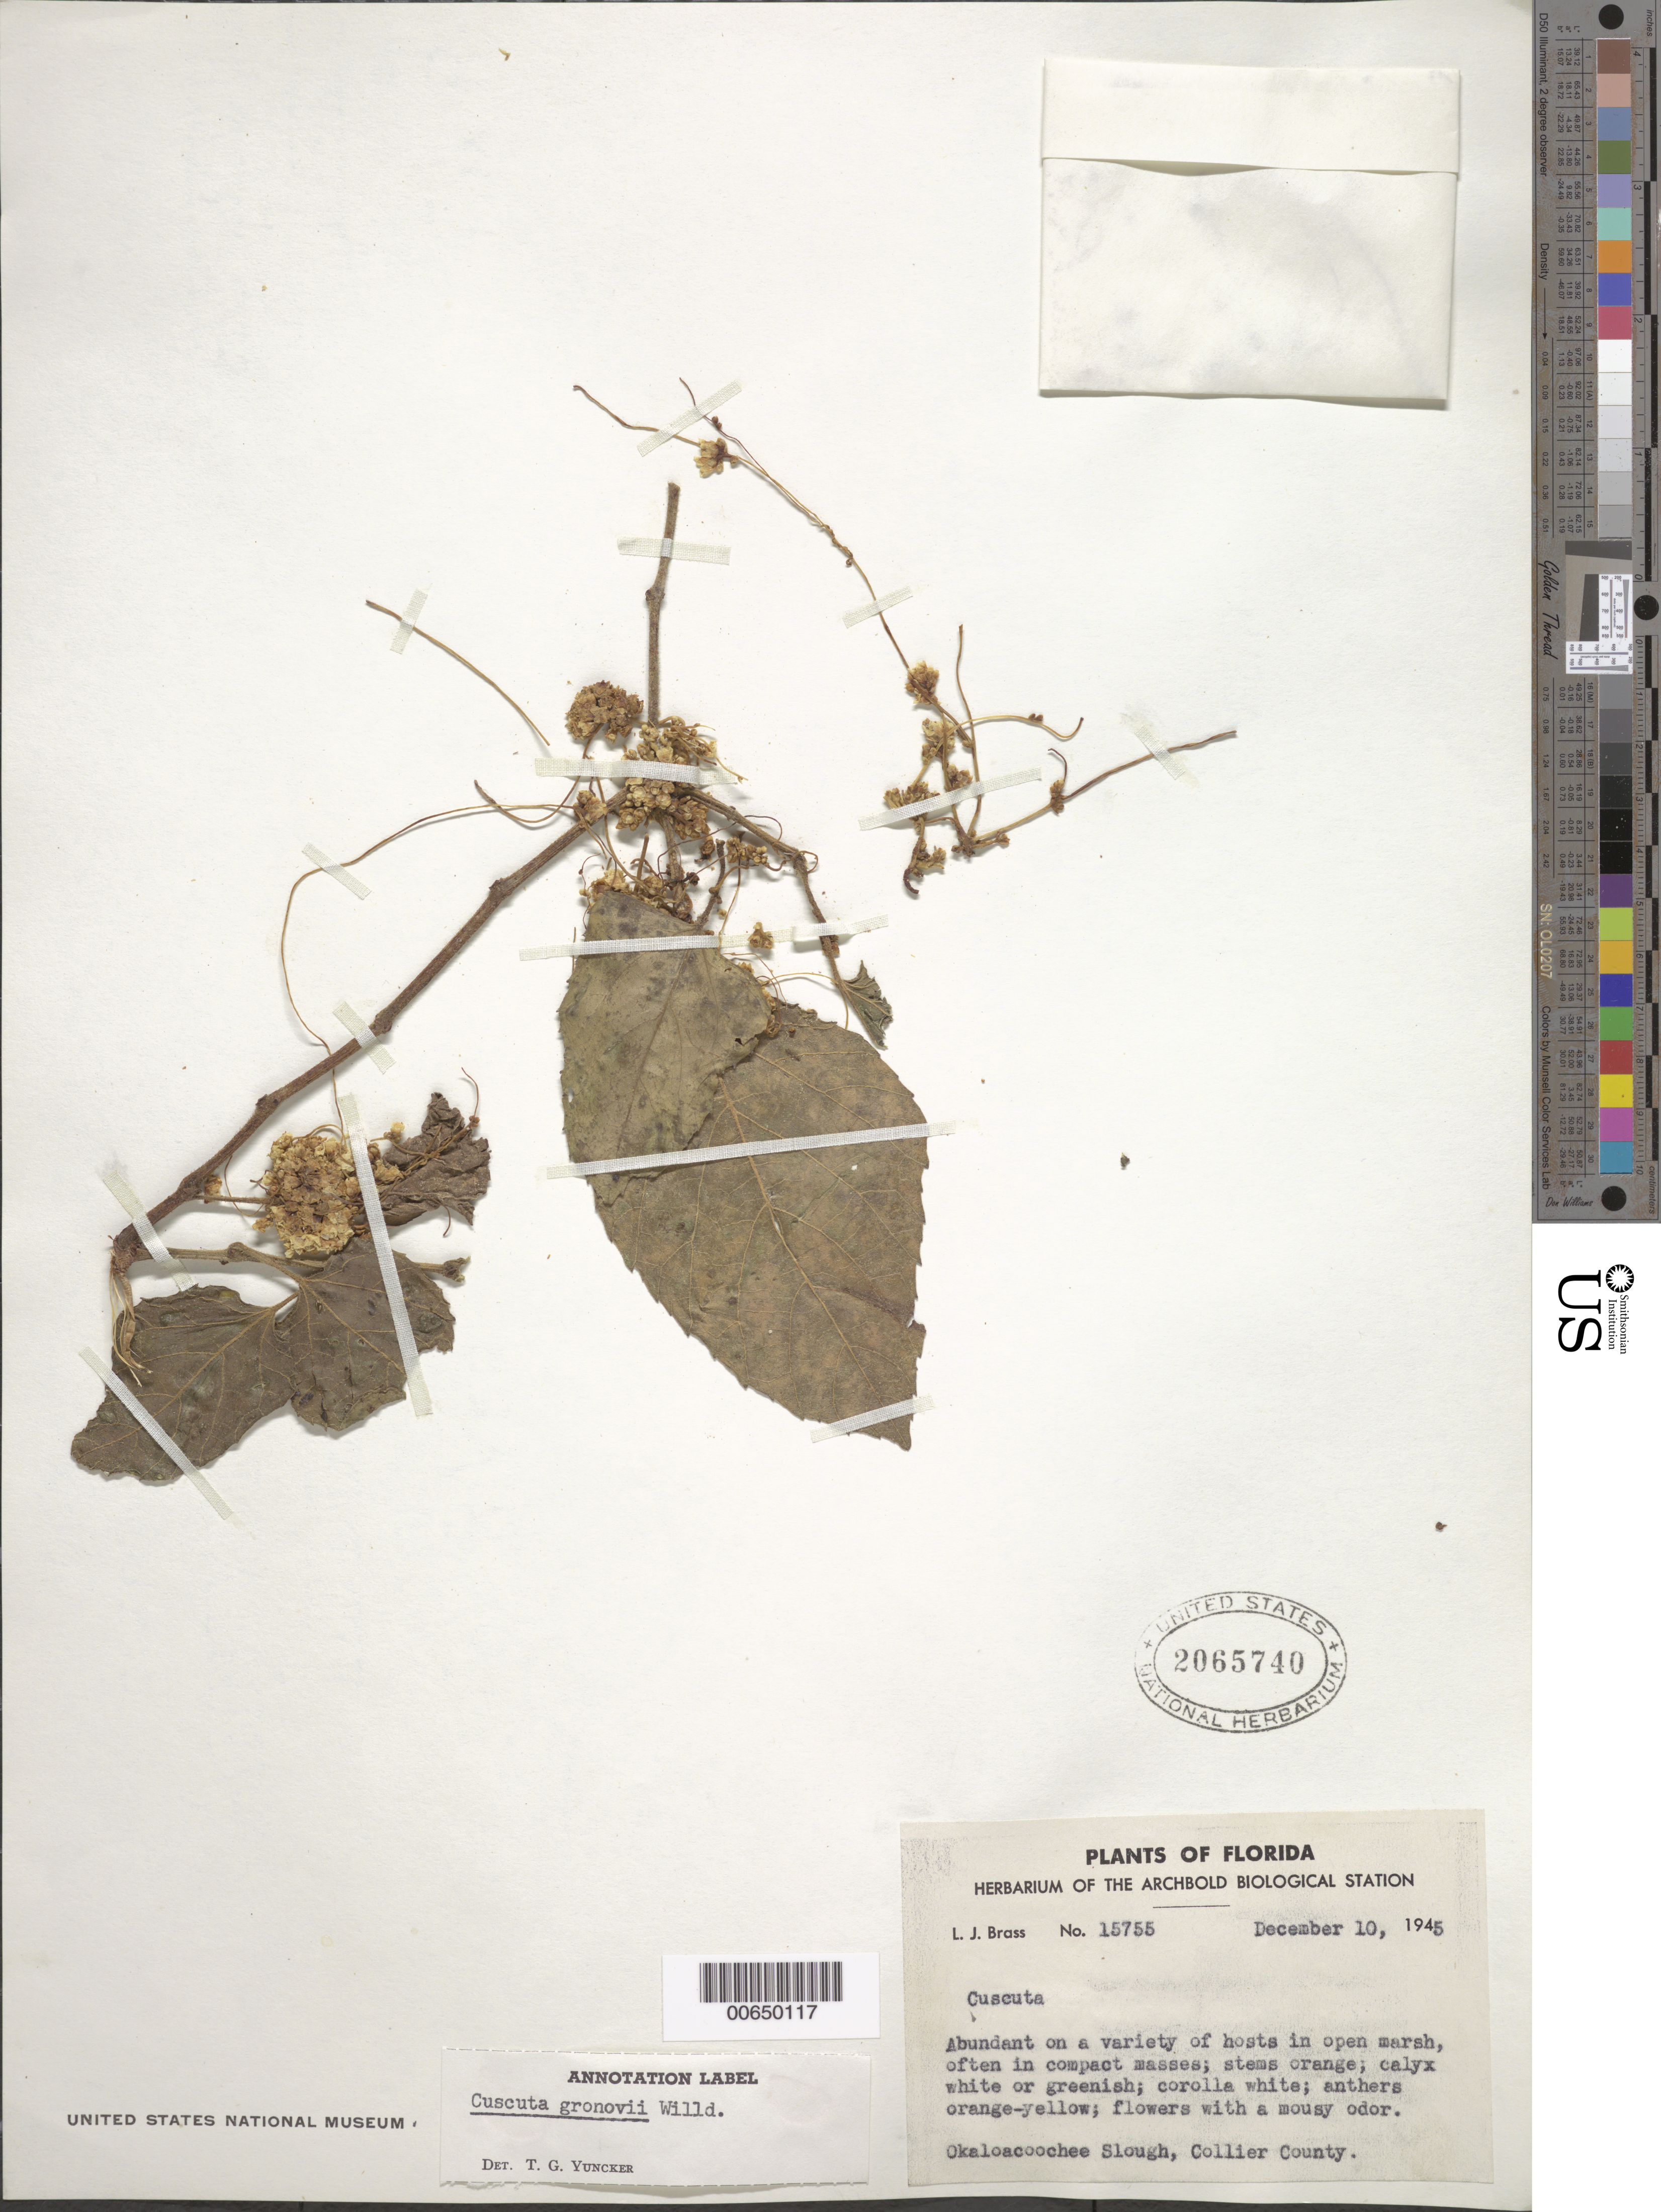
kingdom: Plantae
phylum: Tracheophyta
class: Magnoliopsida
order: Solanales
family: Convolvulaceae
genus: Cuscuta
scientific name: Cuscuta gronovii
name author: Willd. ex Schult.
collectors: L. J. Brass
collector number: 15755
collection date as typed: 12 Oct 1945 or 10 Dec 1945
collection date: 1945-10-12 or 1945-12-10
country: United States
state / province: Florida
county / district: Collier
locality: Okaloacoochee slough.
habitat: In open marsh.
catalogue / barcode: US 2065740